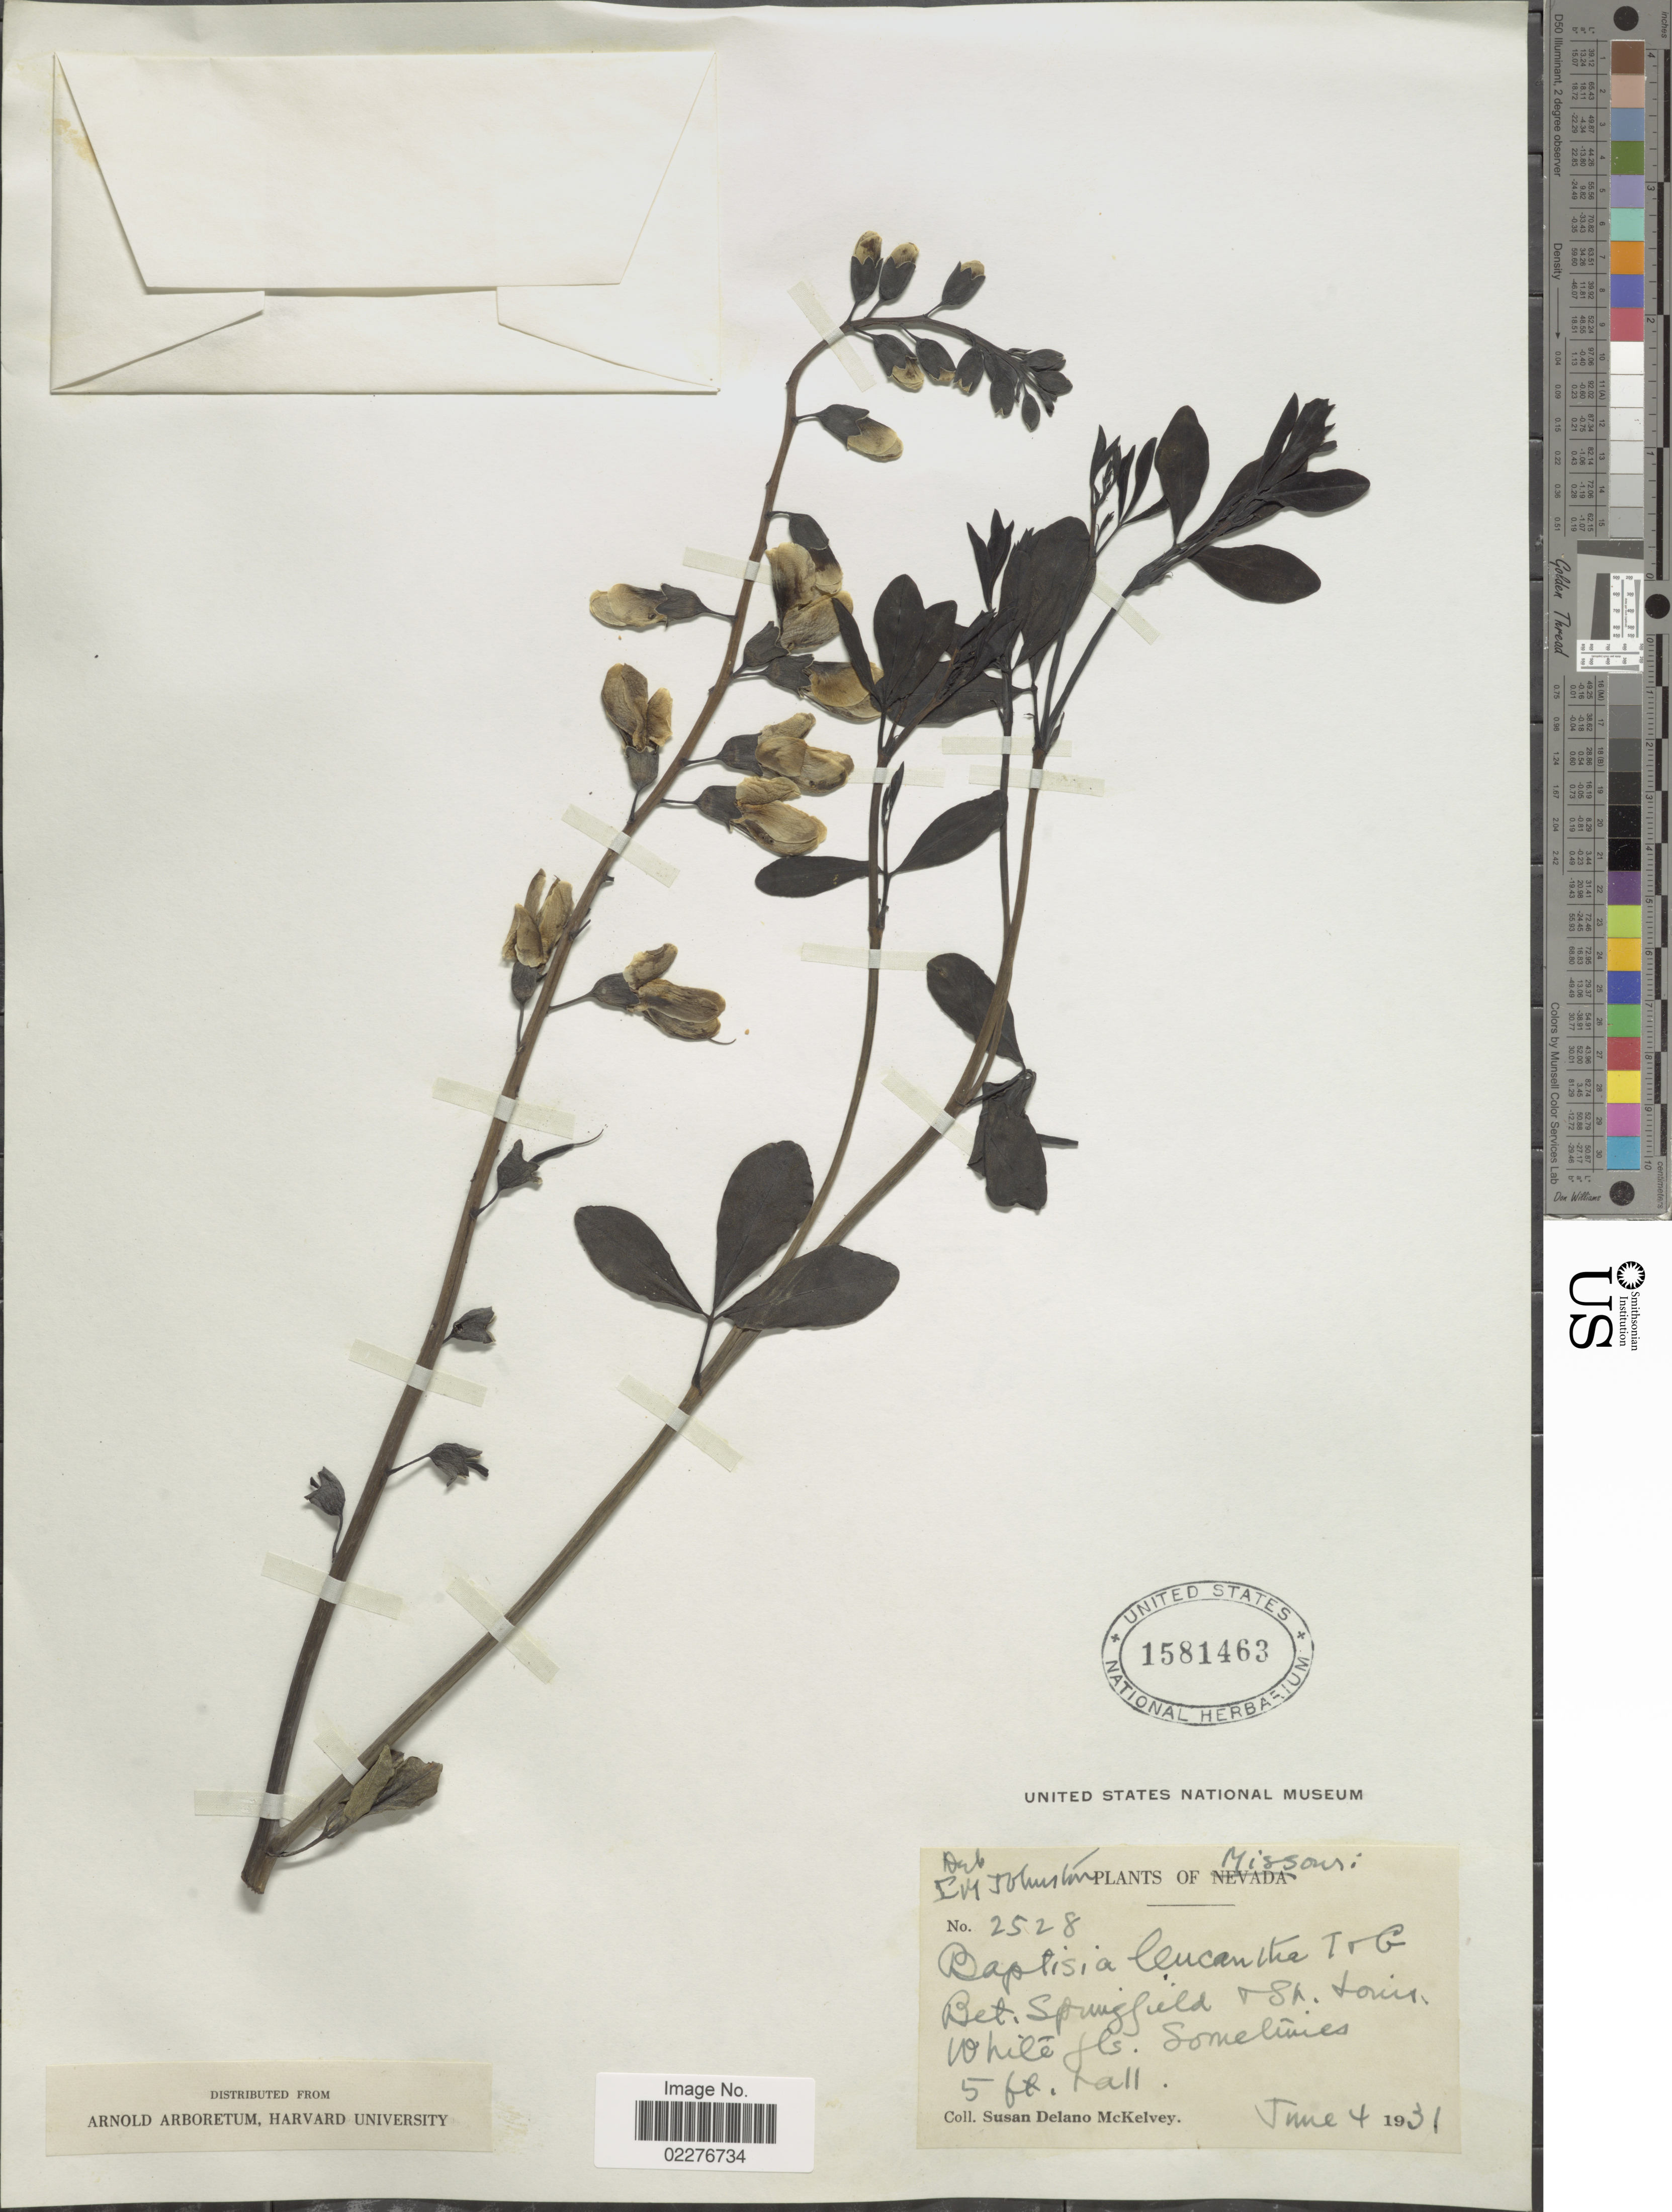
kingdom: Plantae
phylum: Tracheophyta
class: Magnoliopsida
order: Fabales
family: Fabaceae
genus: Baptisia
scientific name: Baptisia leucantha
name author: Torr. & A. Gray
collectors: S. A. McKelvey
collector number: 2528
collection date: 1931-06-24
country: United States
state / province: Missouri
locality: Bet. Springfield + St Louis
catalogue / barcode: US 1581463